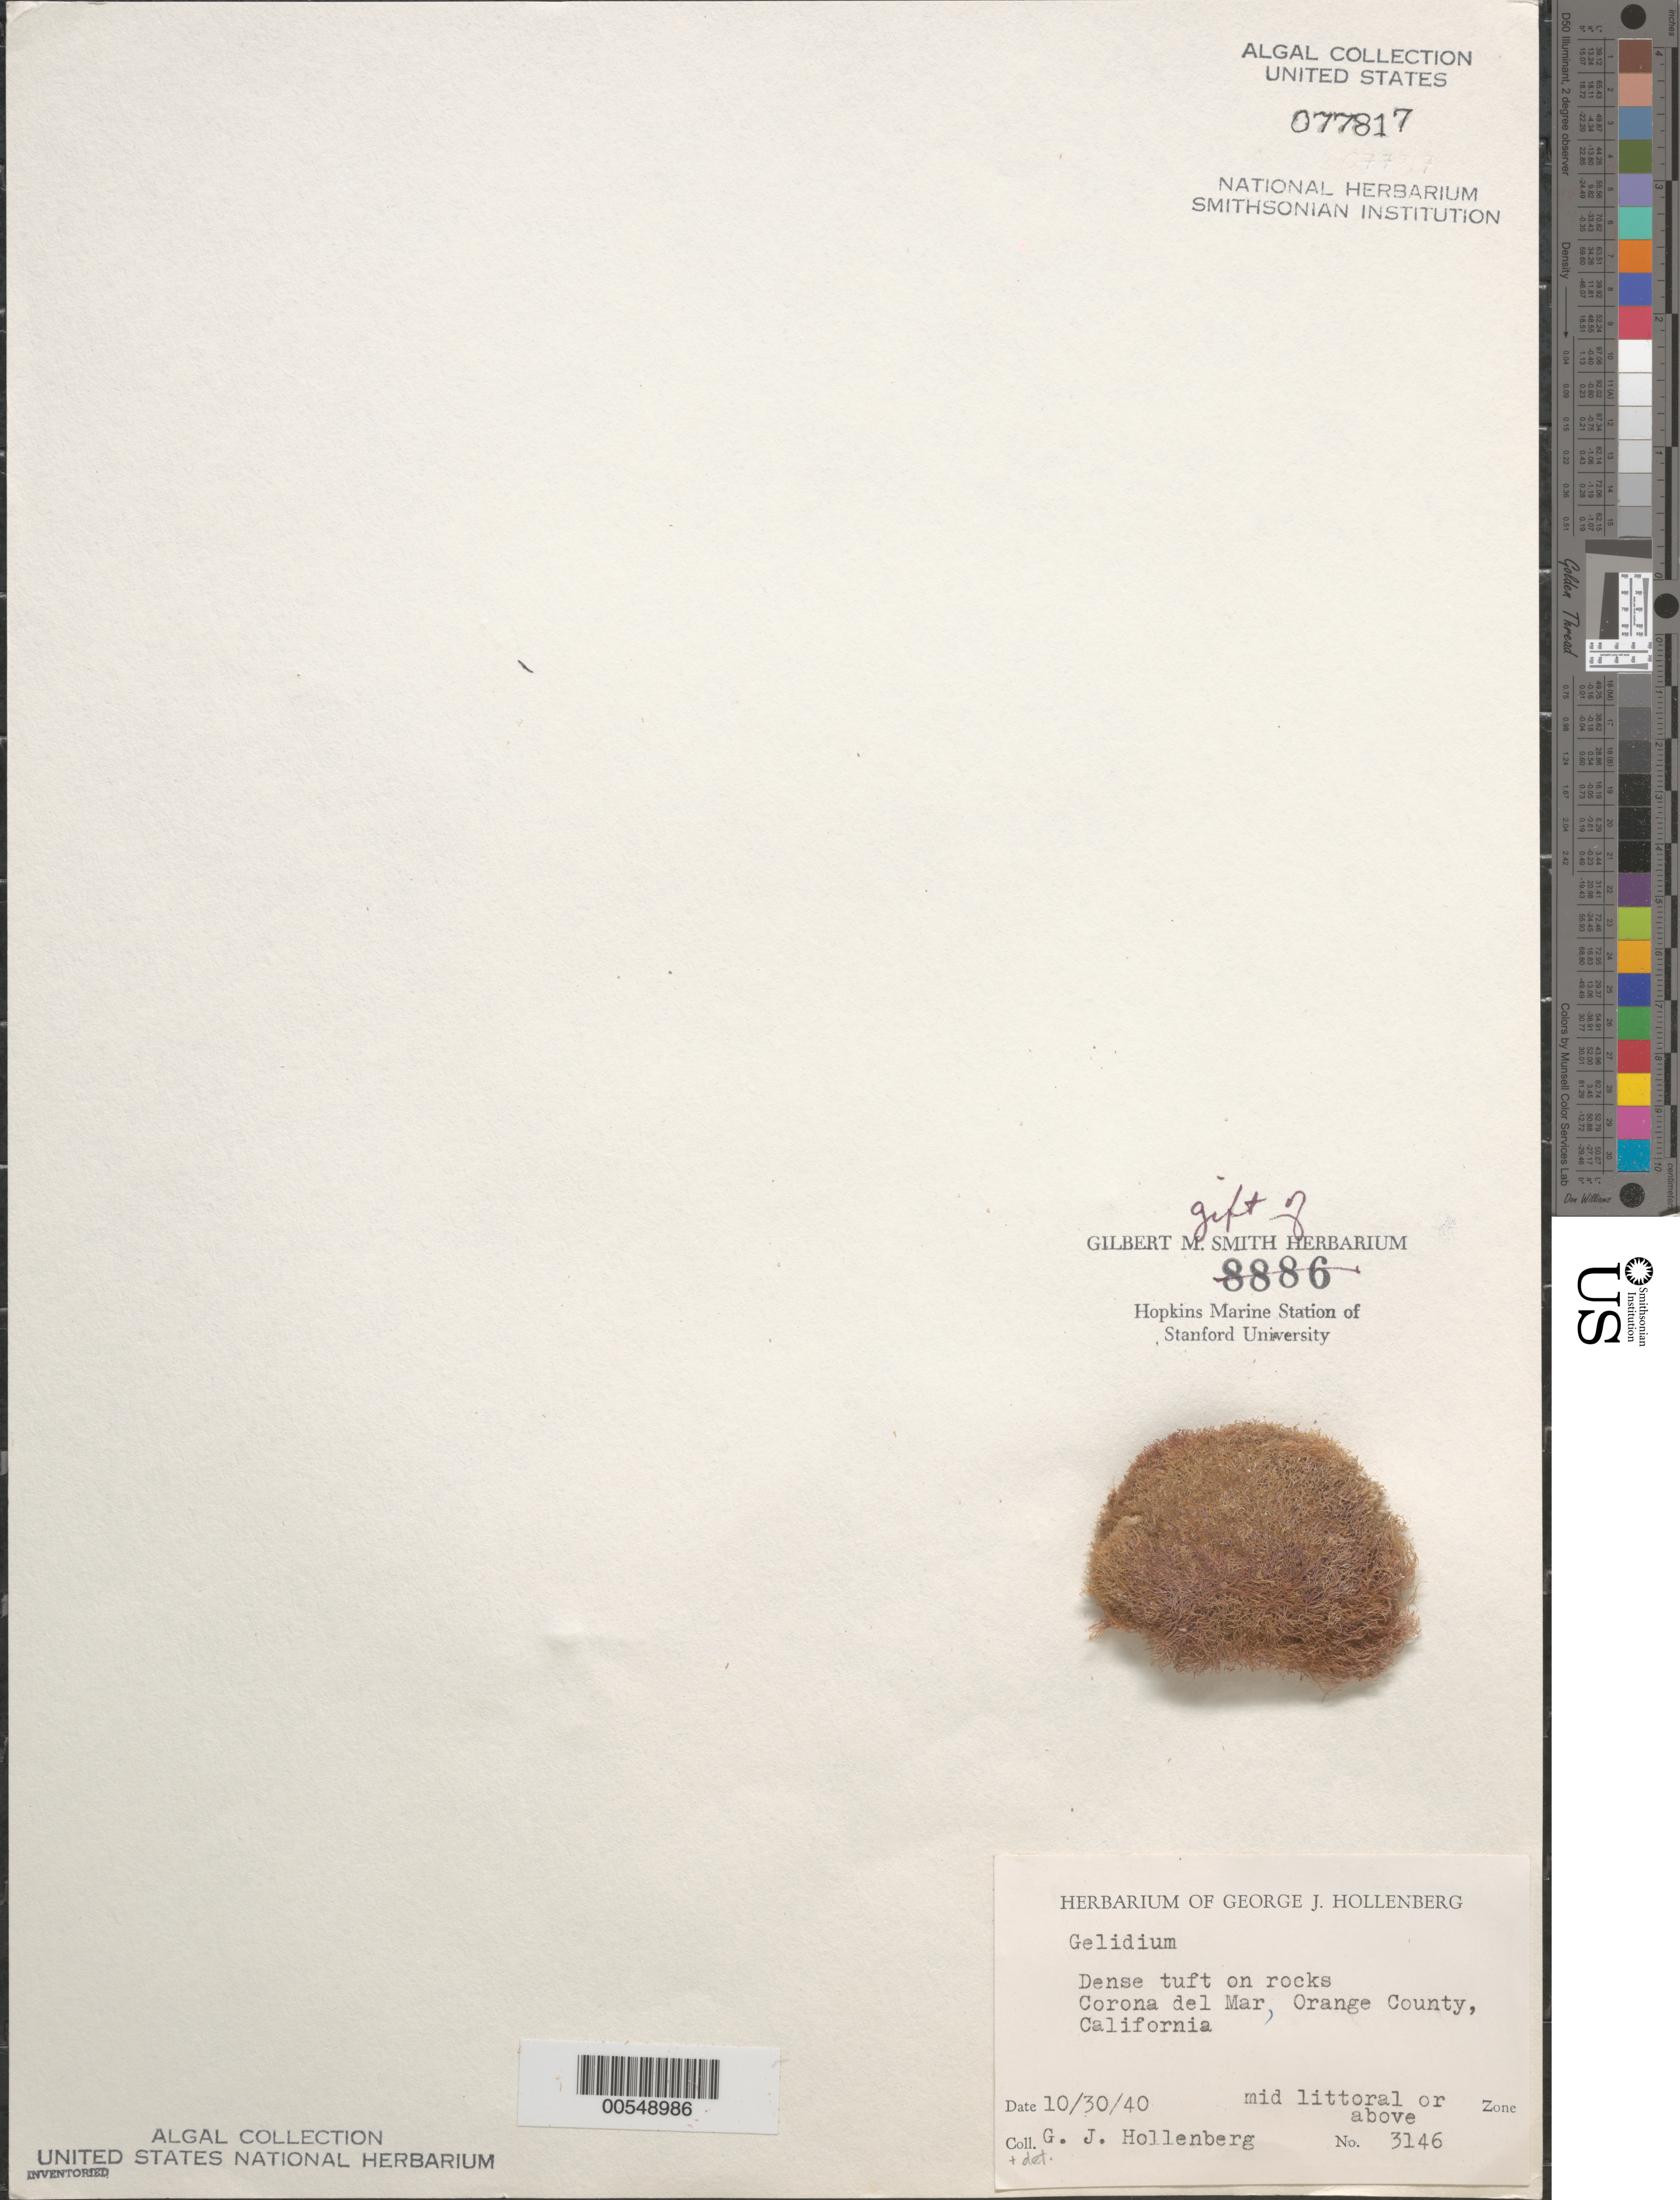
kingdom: Plantae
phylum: Rhodophyta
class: Florideophyceae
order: Gelidiales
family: Gelidiaceae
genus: Gelidium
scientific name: Gelidium sp.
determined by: Hollenberg, George J.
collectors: G. Hollenberg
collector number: GJH 3146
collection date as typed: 30 Oct 1940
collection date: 1940-10-30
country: United States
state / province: California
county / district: Orange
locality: Corona del Mar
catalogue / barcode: US 77817